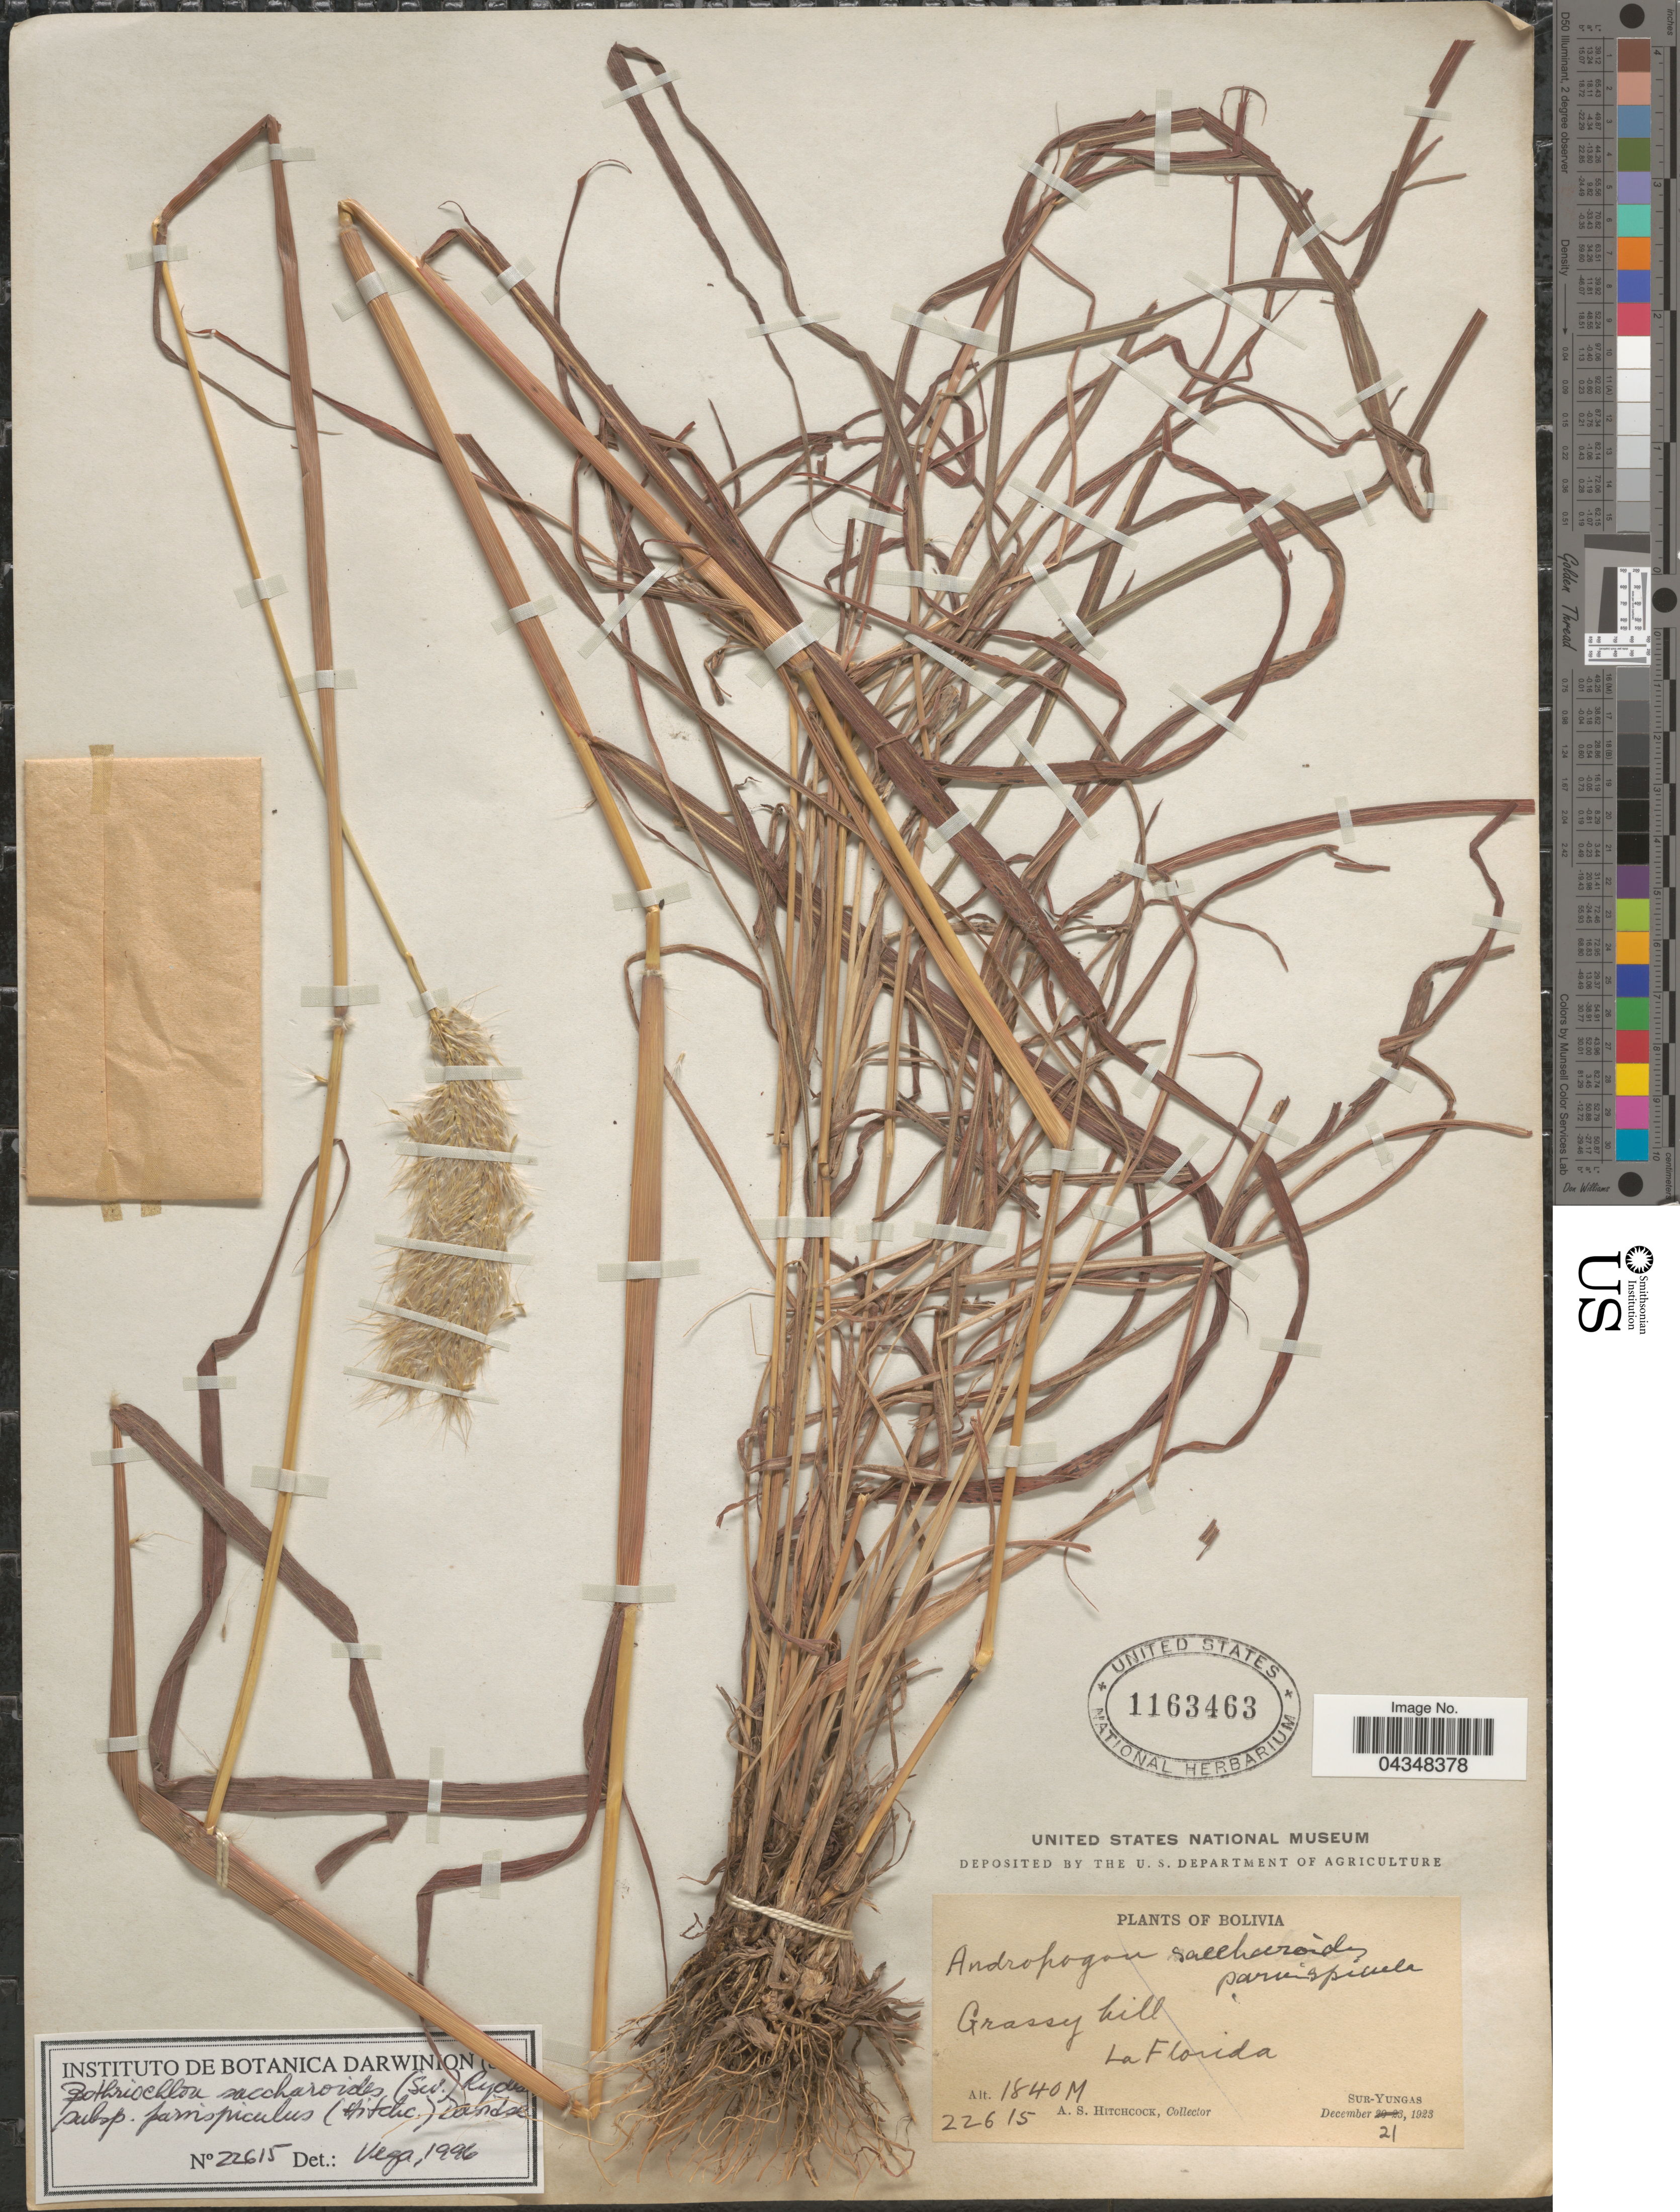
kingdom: Plantae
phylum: Tracheophyta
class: Liliopsida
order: Poales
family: Poaceae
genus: Bothriochloa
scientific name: Bothriochloa saccharoides var. parvispicula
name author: (Hitchc.) Tovar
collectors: A. S. Hitchcock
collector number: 22615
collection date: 1923-12-21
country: Bolivia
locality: La Florida. Sur-Yungas.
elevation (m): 1840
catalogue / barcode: US 1163463